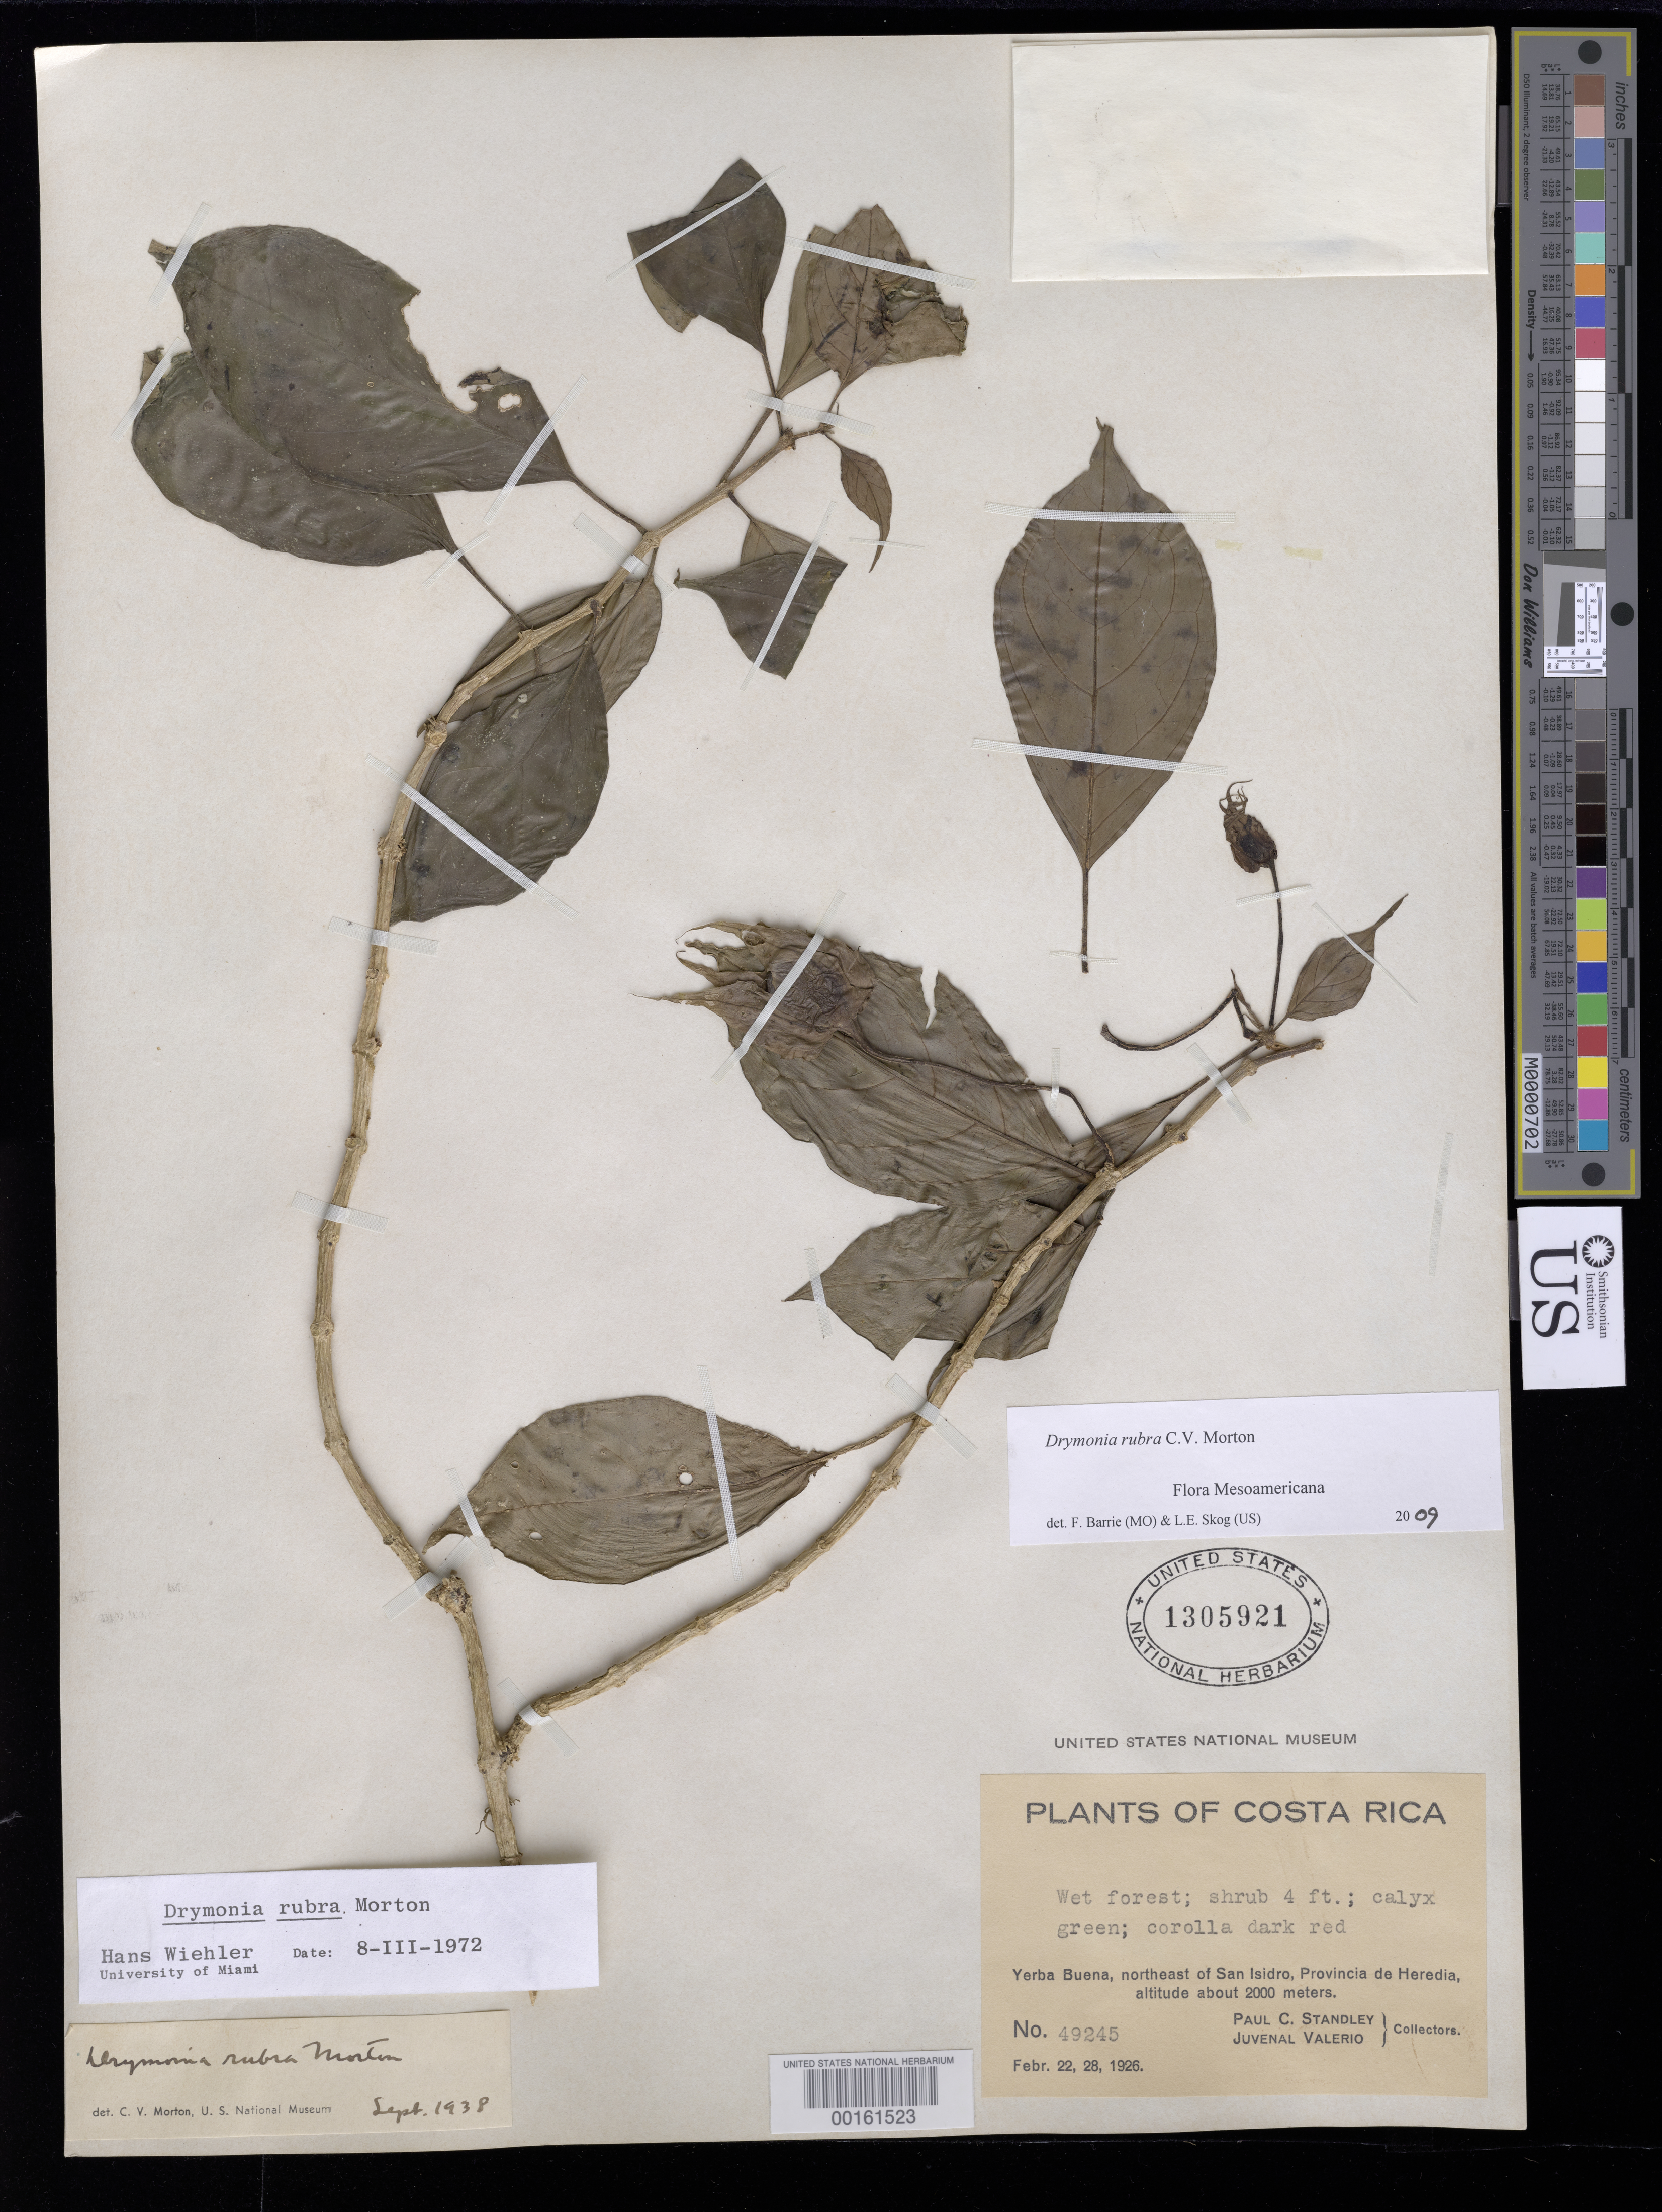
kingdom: Plantae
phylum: Tracheophyta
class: Magnoliopsida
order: Lamiales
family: Gesneriaceae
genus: Drymonia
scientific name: Drymonia rubra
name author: C.V. Morton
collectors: P. C. Standley & J. Valerio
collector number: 49245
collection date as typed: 22-28 Feb 1926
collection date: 1926-02-22/1926-02-28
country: Costa Rica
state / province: Heredia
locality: Yerba Buena, NE of San Isidro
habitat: Wet forest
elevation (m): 2000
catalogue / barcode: US 1305921